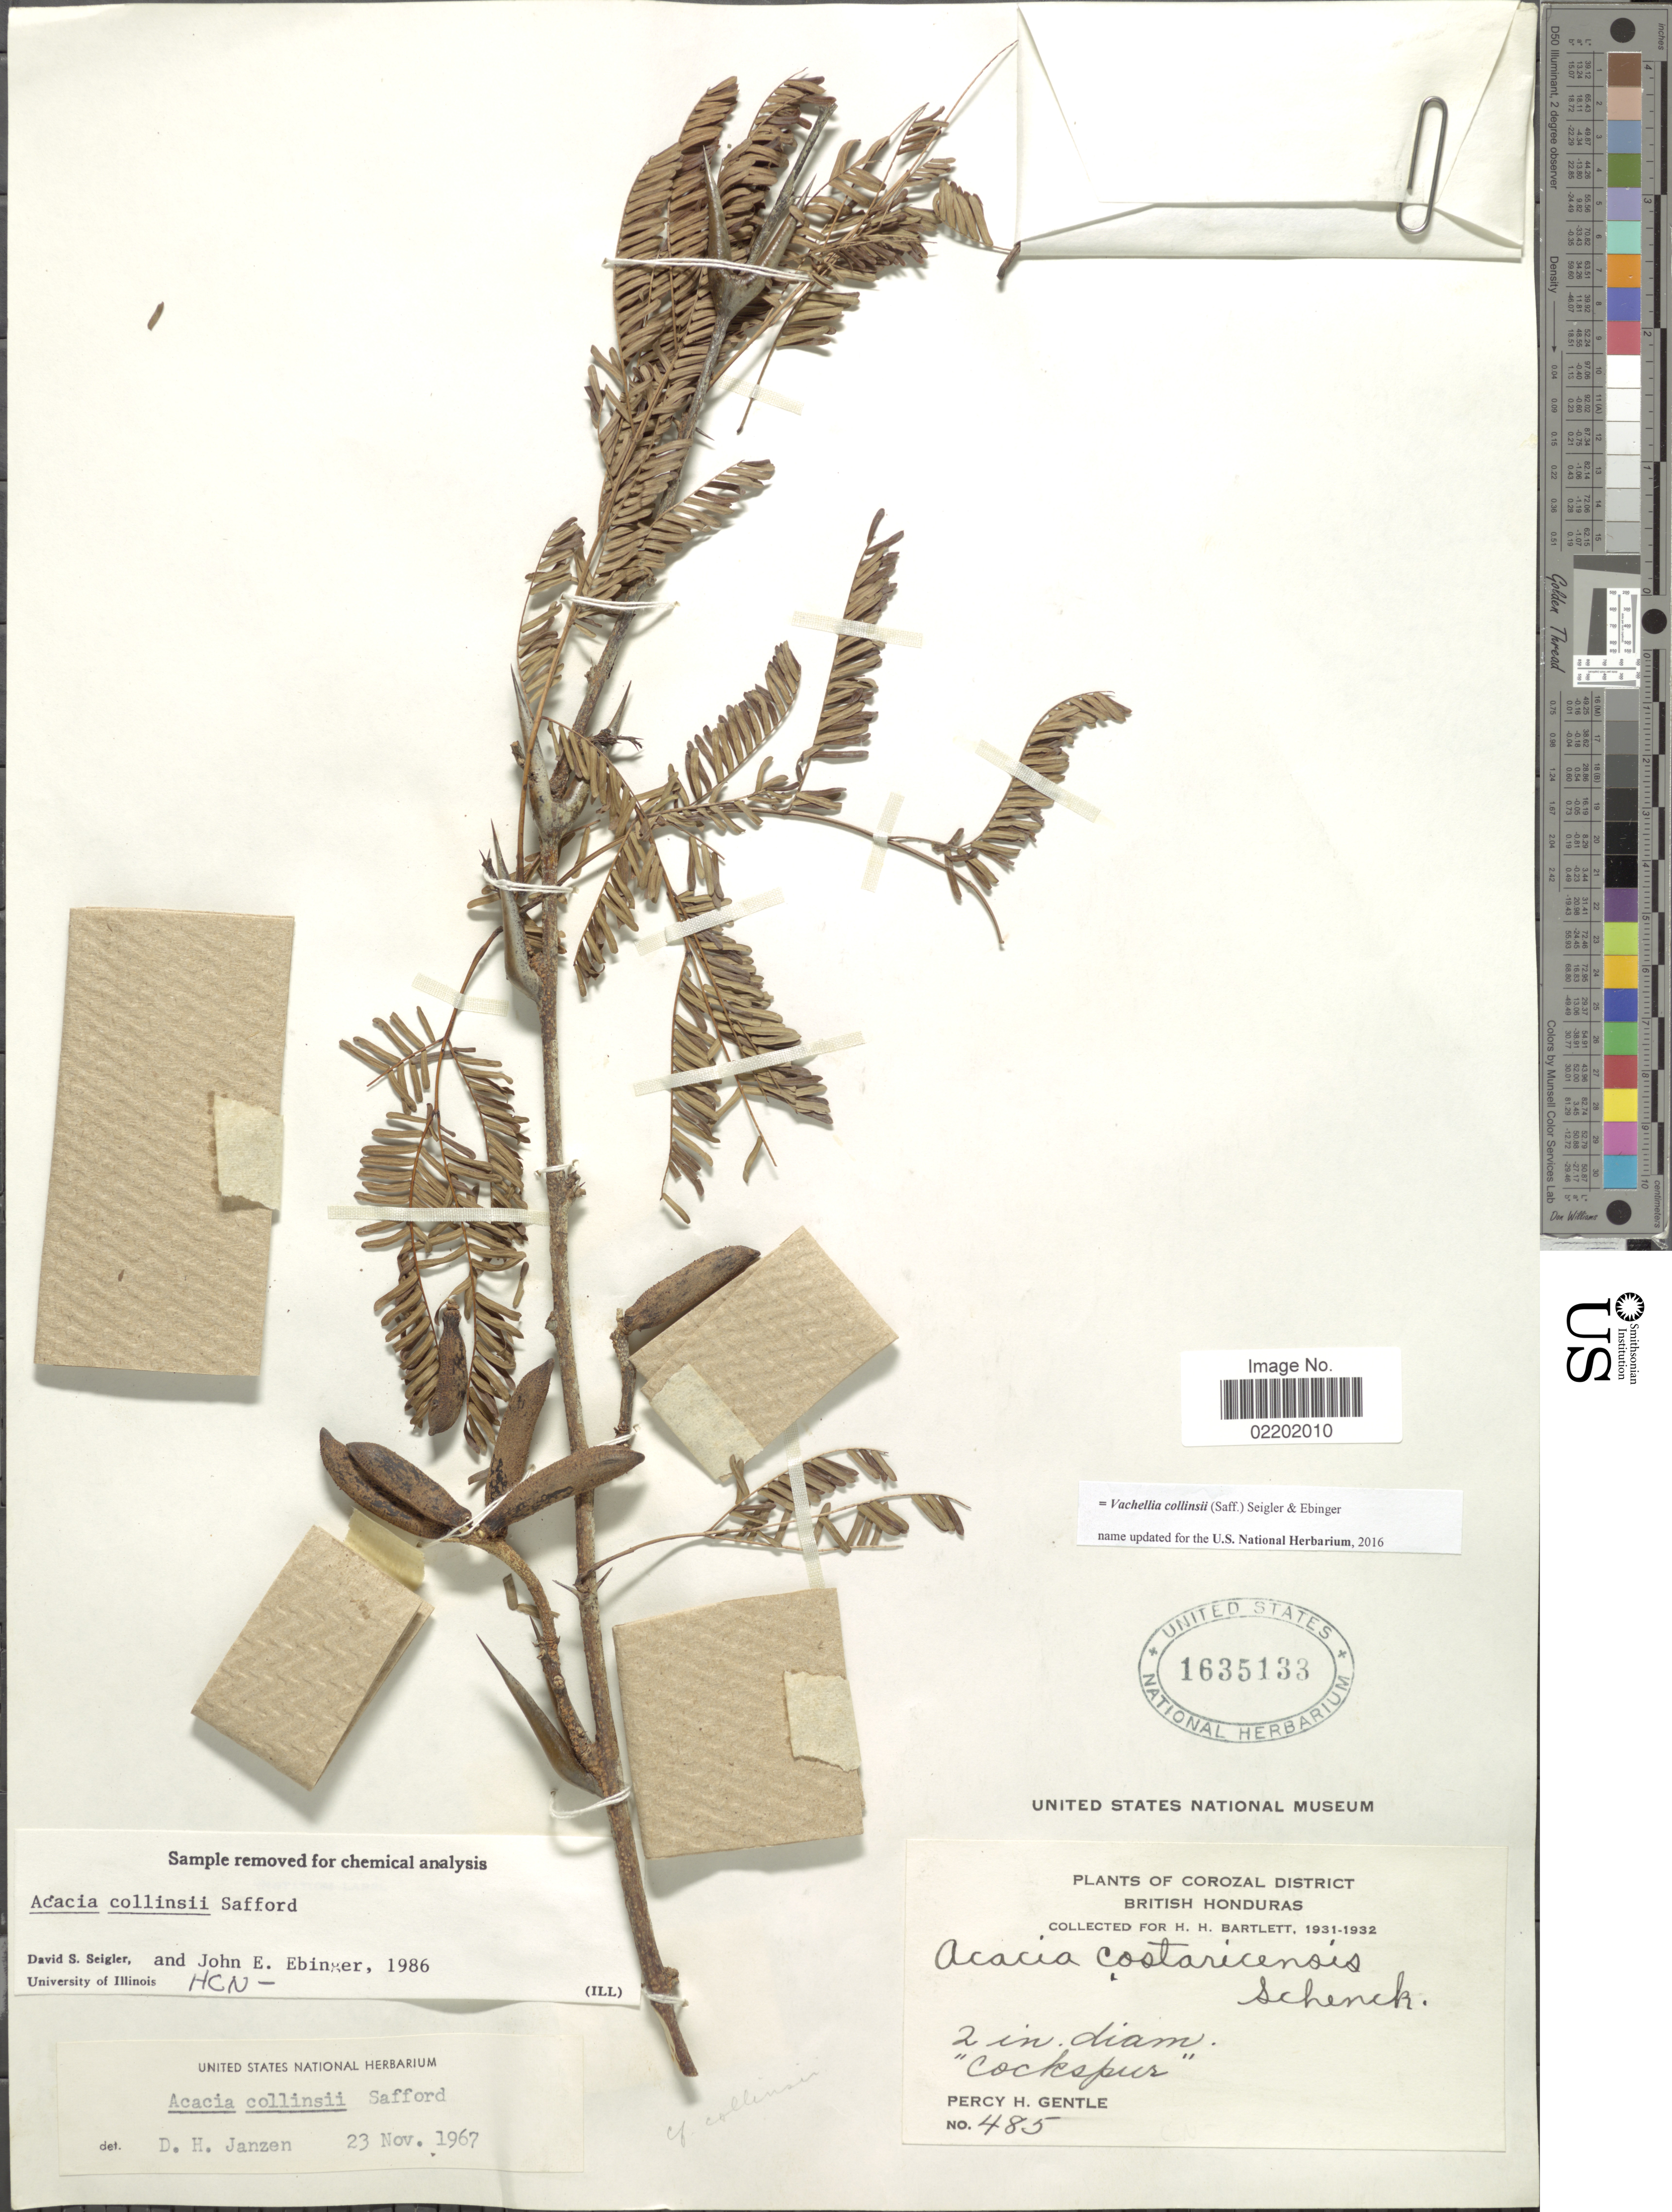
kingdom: Plantae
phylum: Tracheophyta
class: Magnoliopsida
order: Fabales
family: Fabaceae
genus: Vachellia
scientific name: Vachellia collinsii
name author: (Saff.) Seigler & Ebinger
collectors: P. H. Gentle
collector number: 485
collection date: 1931/1932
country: Belize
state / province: Corozal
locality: British Honduras, Cockspur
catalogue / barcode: US 1635133